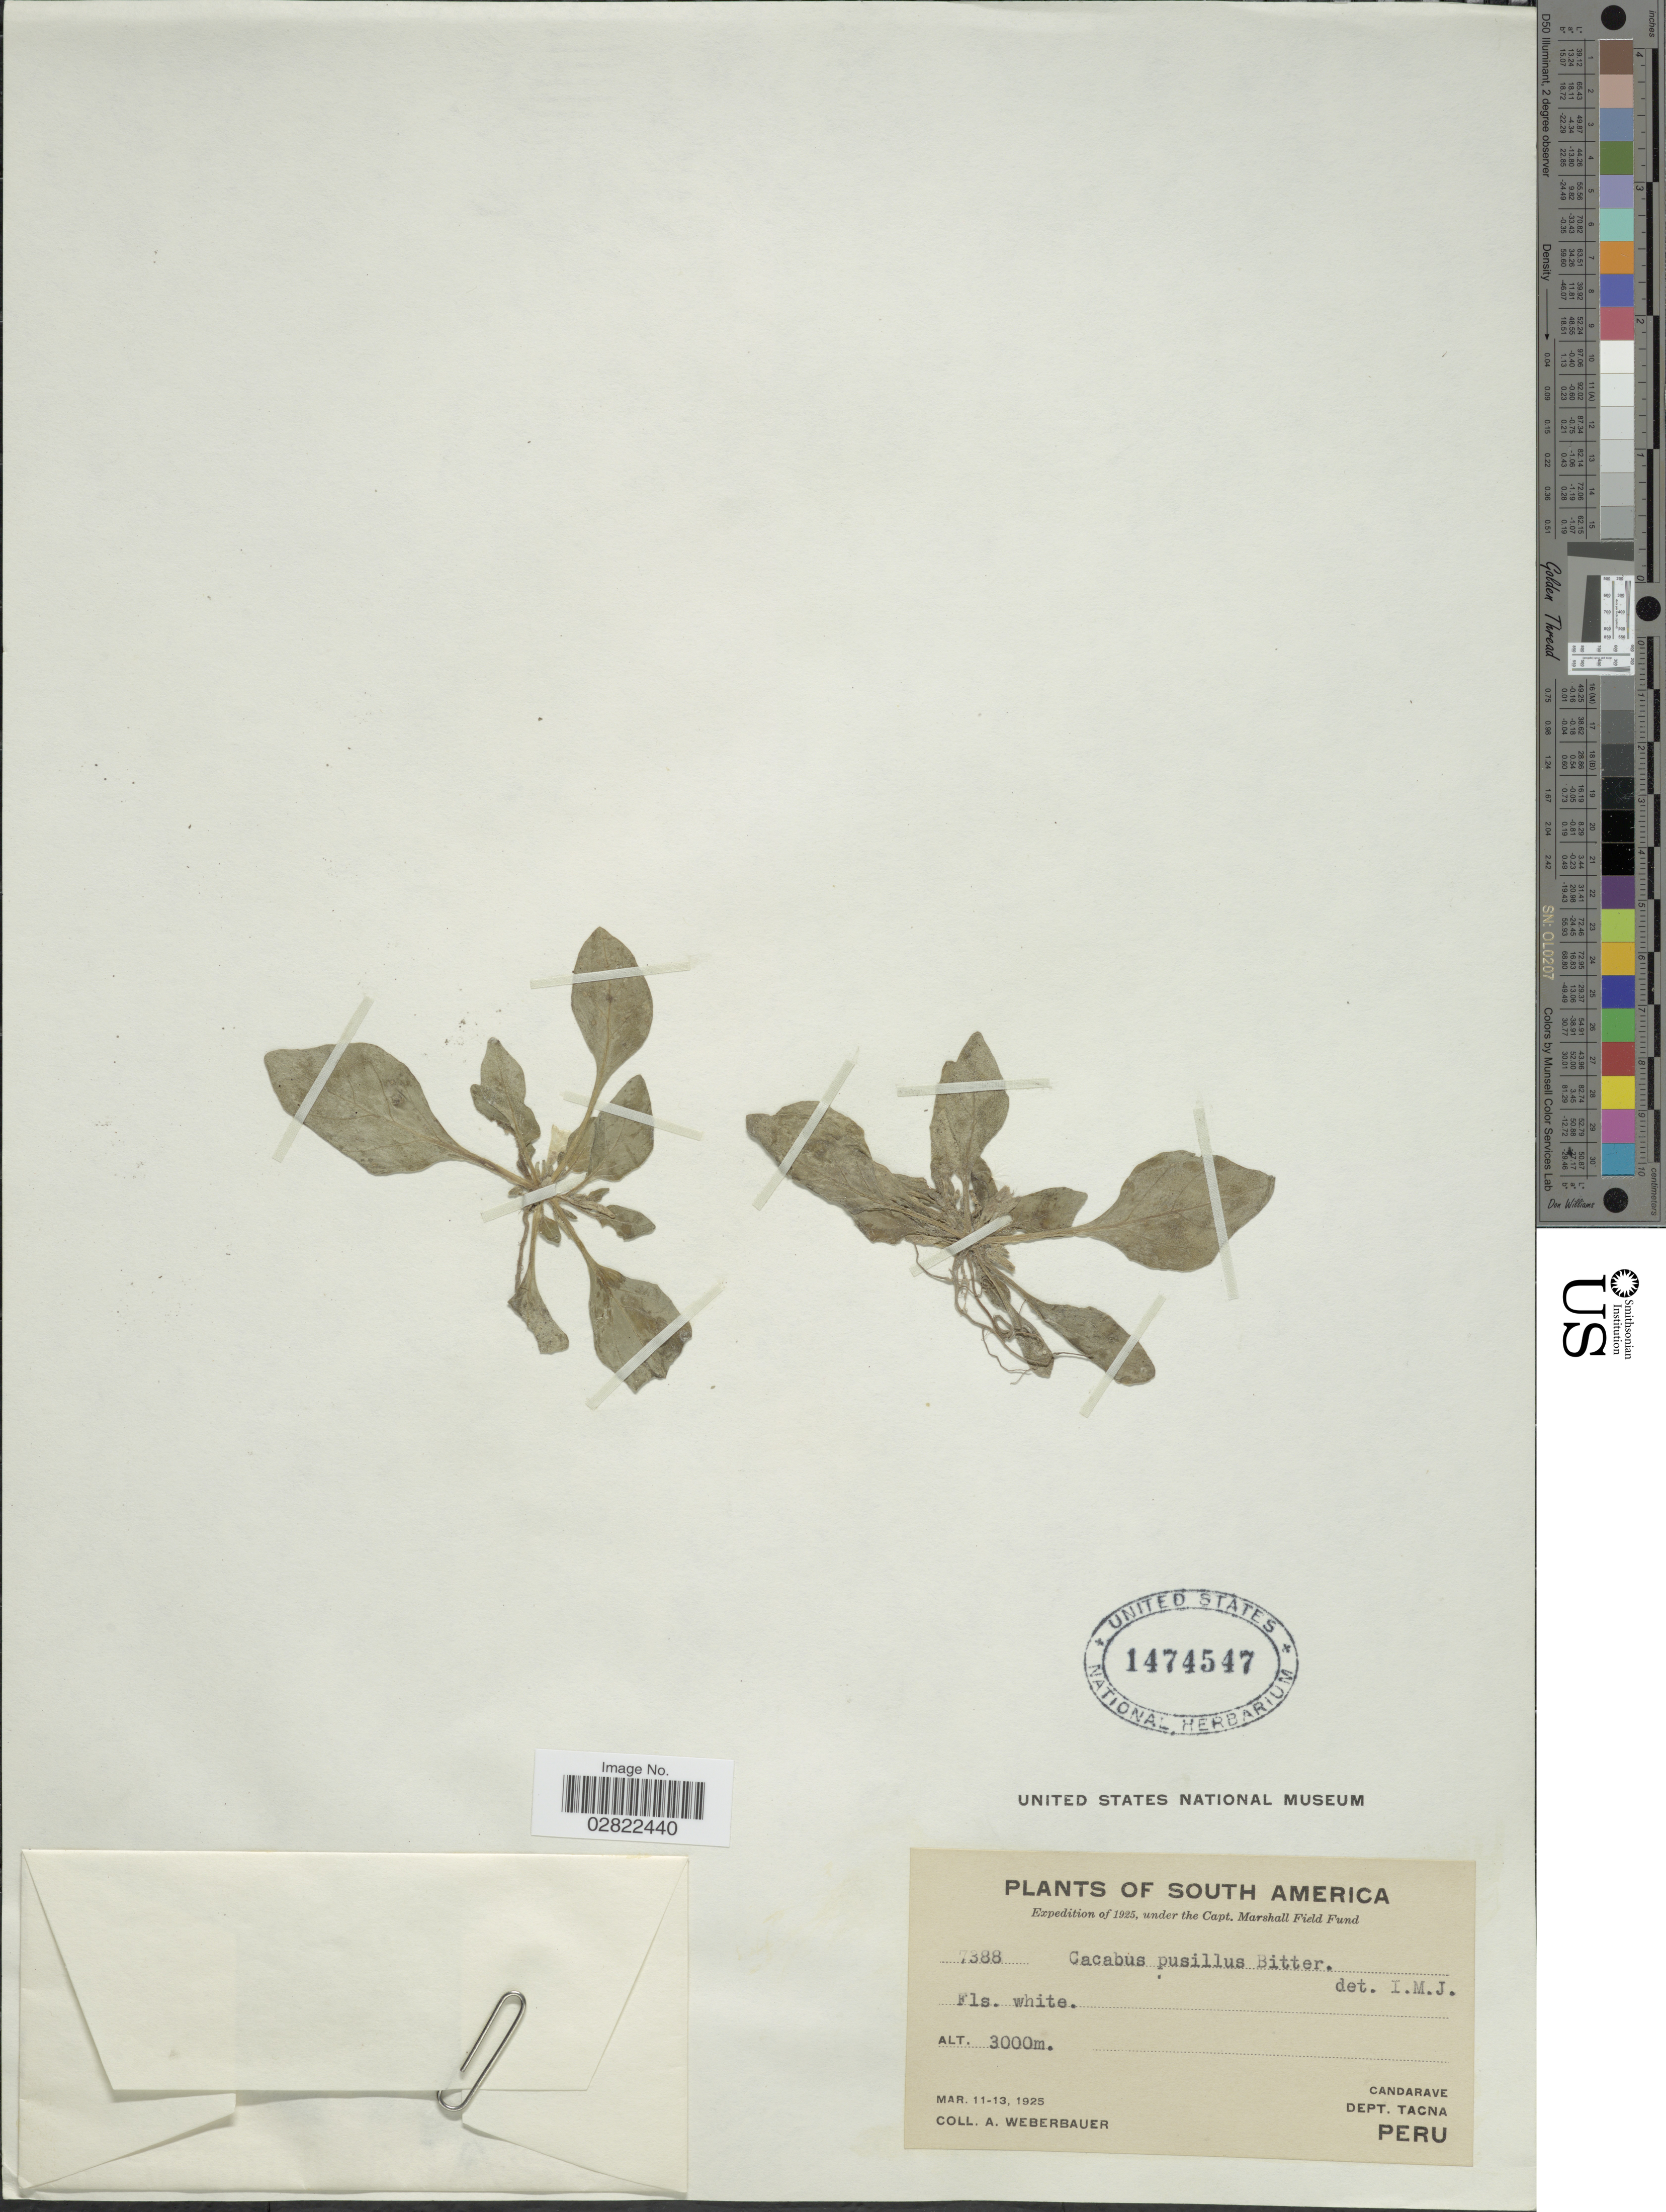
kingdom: Plantae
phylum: Tracheophyta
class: Magnoliopsida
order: Solanales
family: Solanaceae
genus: Exodeconus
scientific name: Exodeconus pusillus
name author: (Bitter) Axelius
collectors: A. Weberbauer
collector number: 7388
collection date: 1925-03-11/1925-03-13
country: Peru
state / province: Tacna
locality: Candarve, Dept. Tacna.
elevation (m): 3000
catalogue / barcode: US 1474547